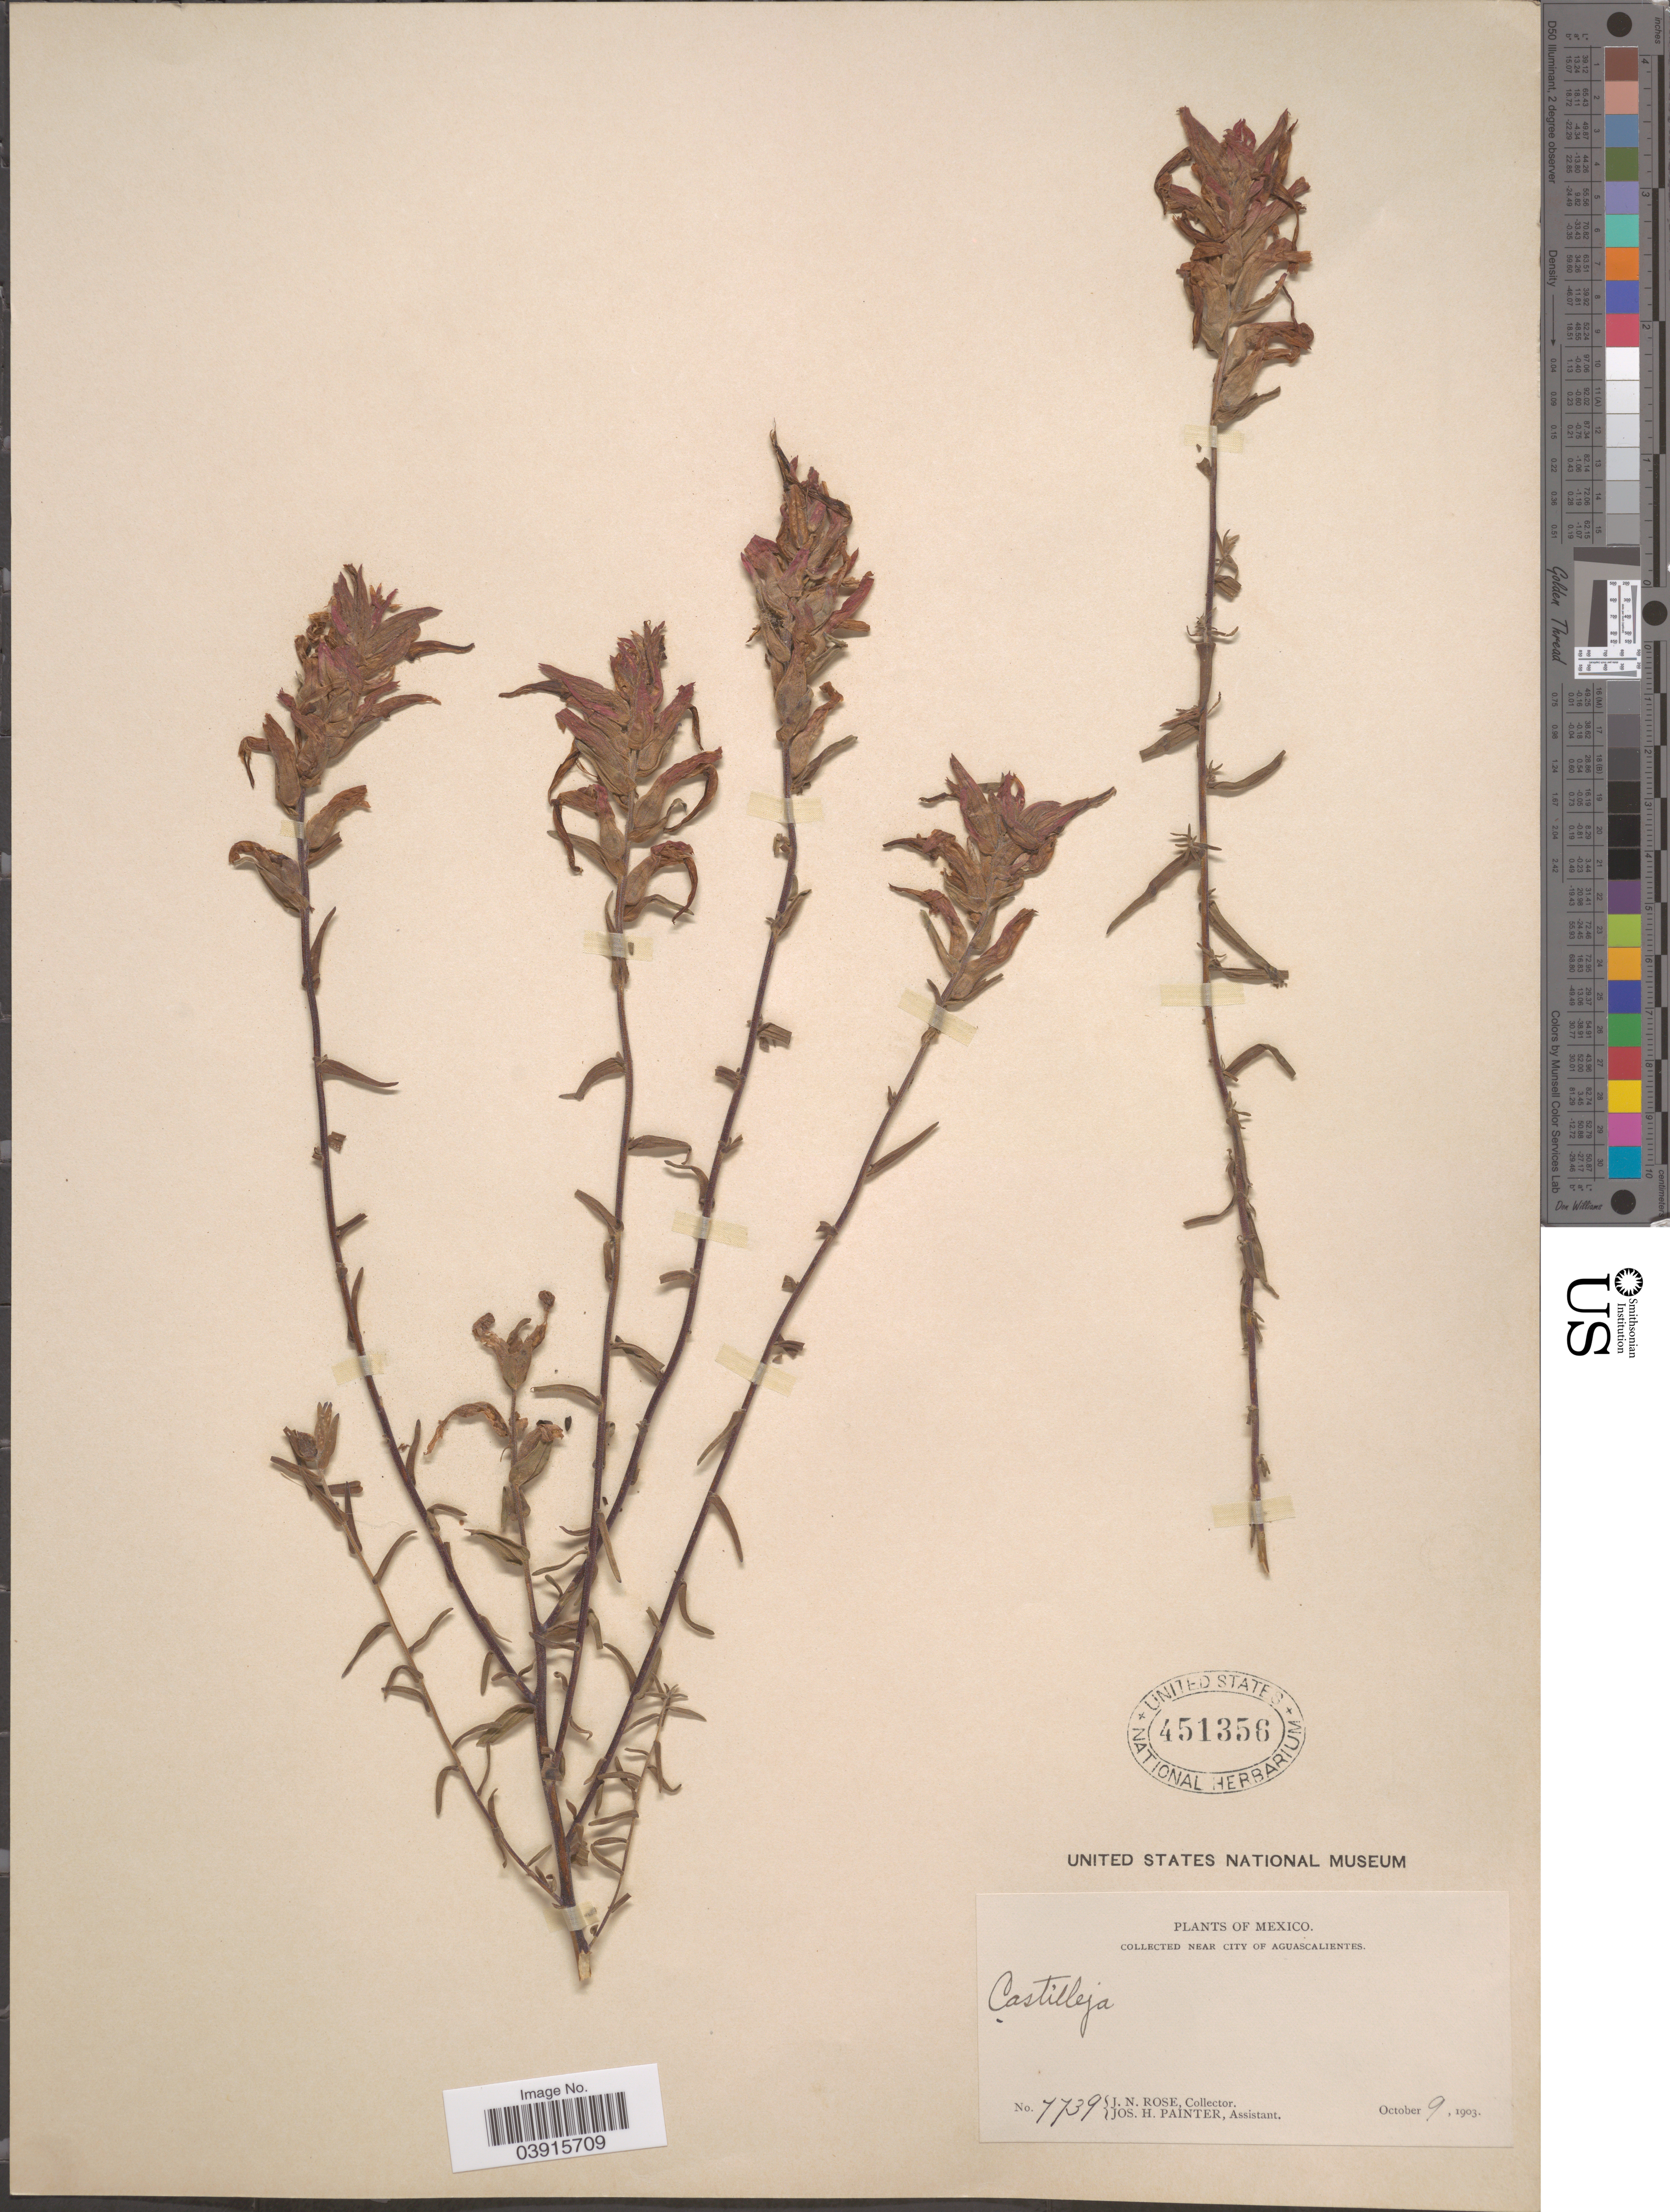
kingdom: Plantae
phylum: Tracheophyta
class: Magnoliopsida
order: Lamiales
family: Orobanchaceae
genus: Castilleja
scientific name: Castilleja tenuiflora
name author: Benth.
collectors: J. N. Rose & J. H. Painter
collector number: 7739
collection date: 1903-10-09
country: Mexico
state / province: Aguascalientes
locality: Near City of Aguascalientes.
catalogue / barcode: US 451356